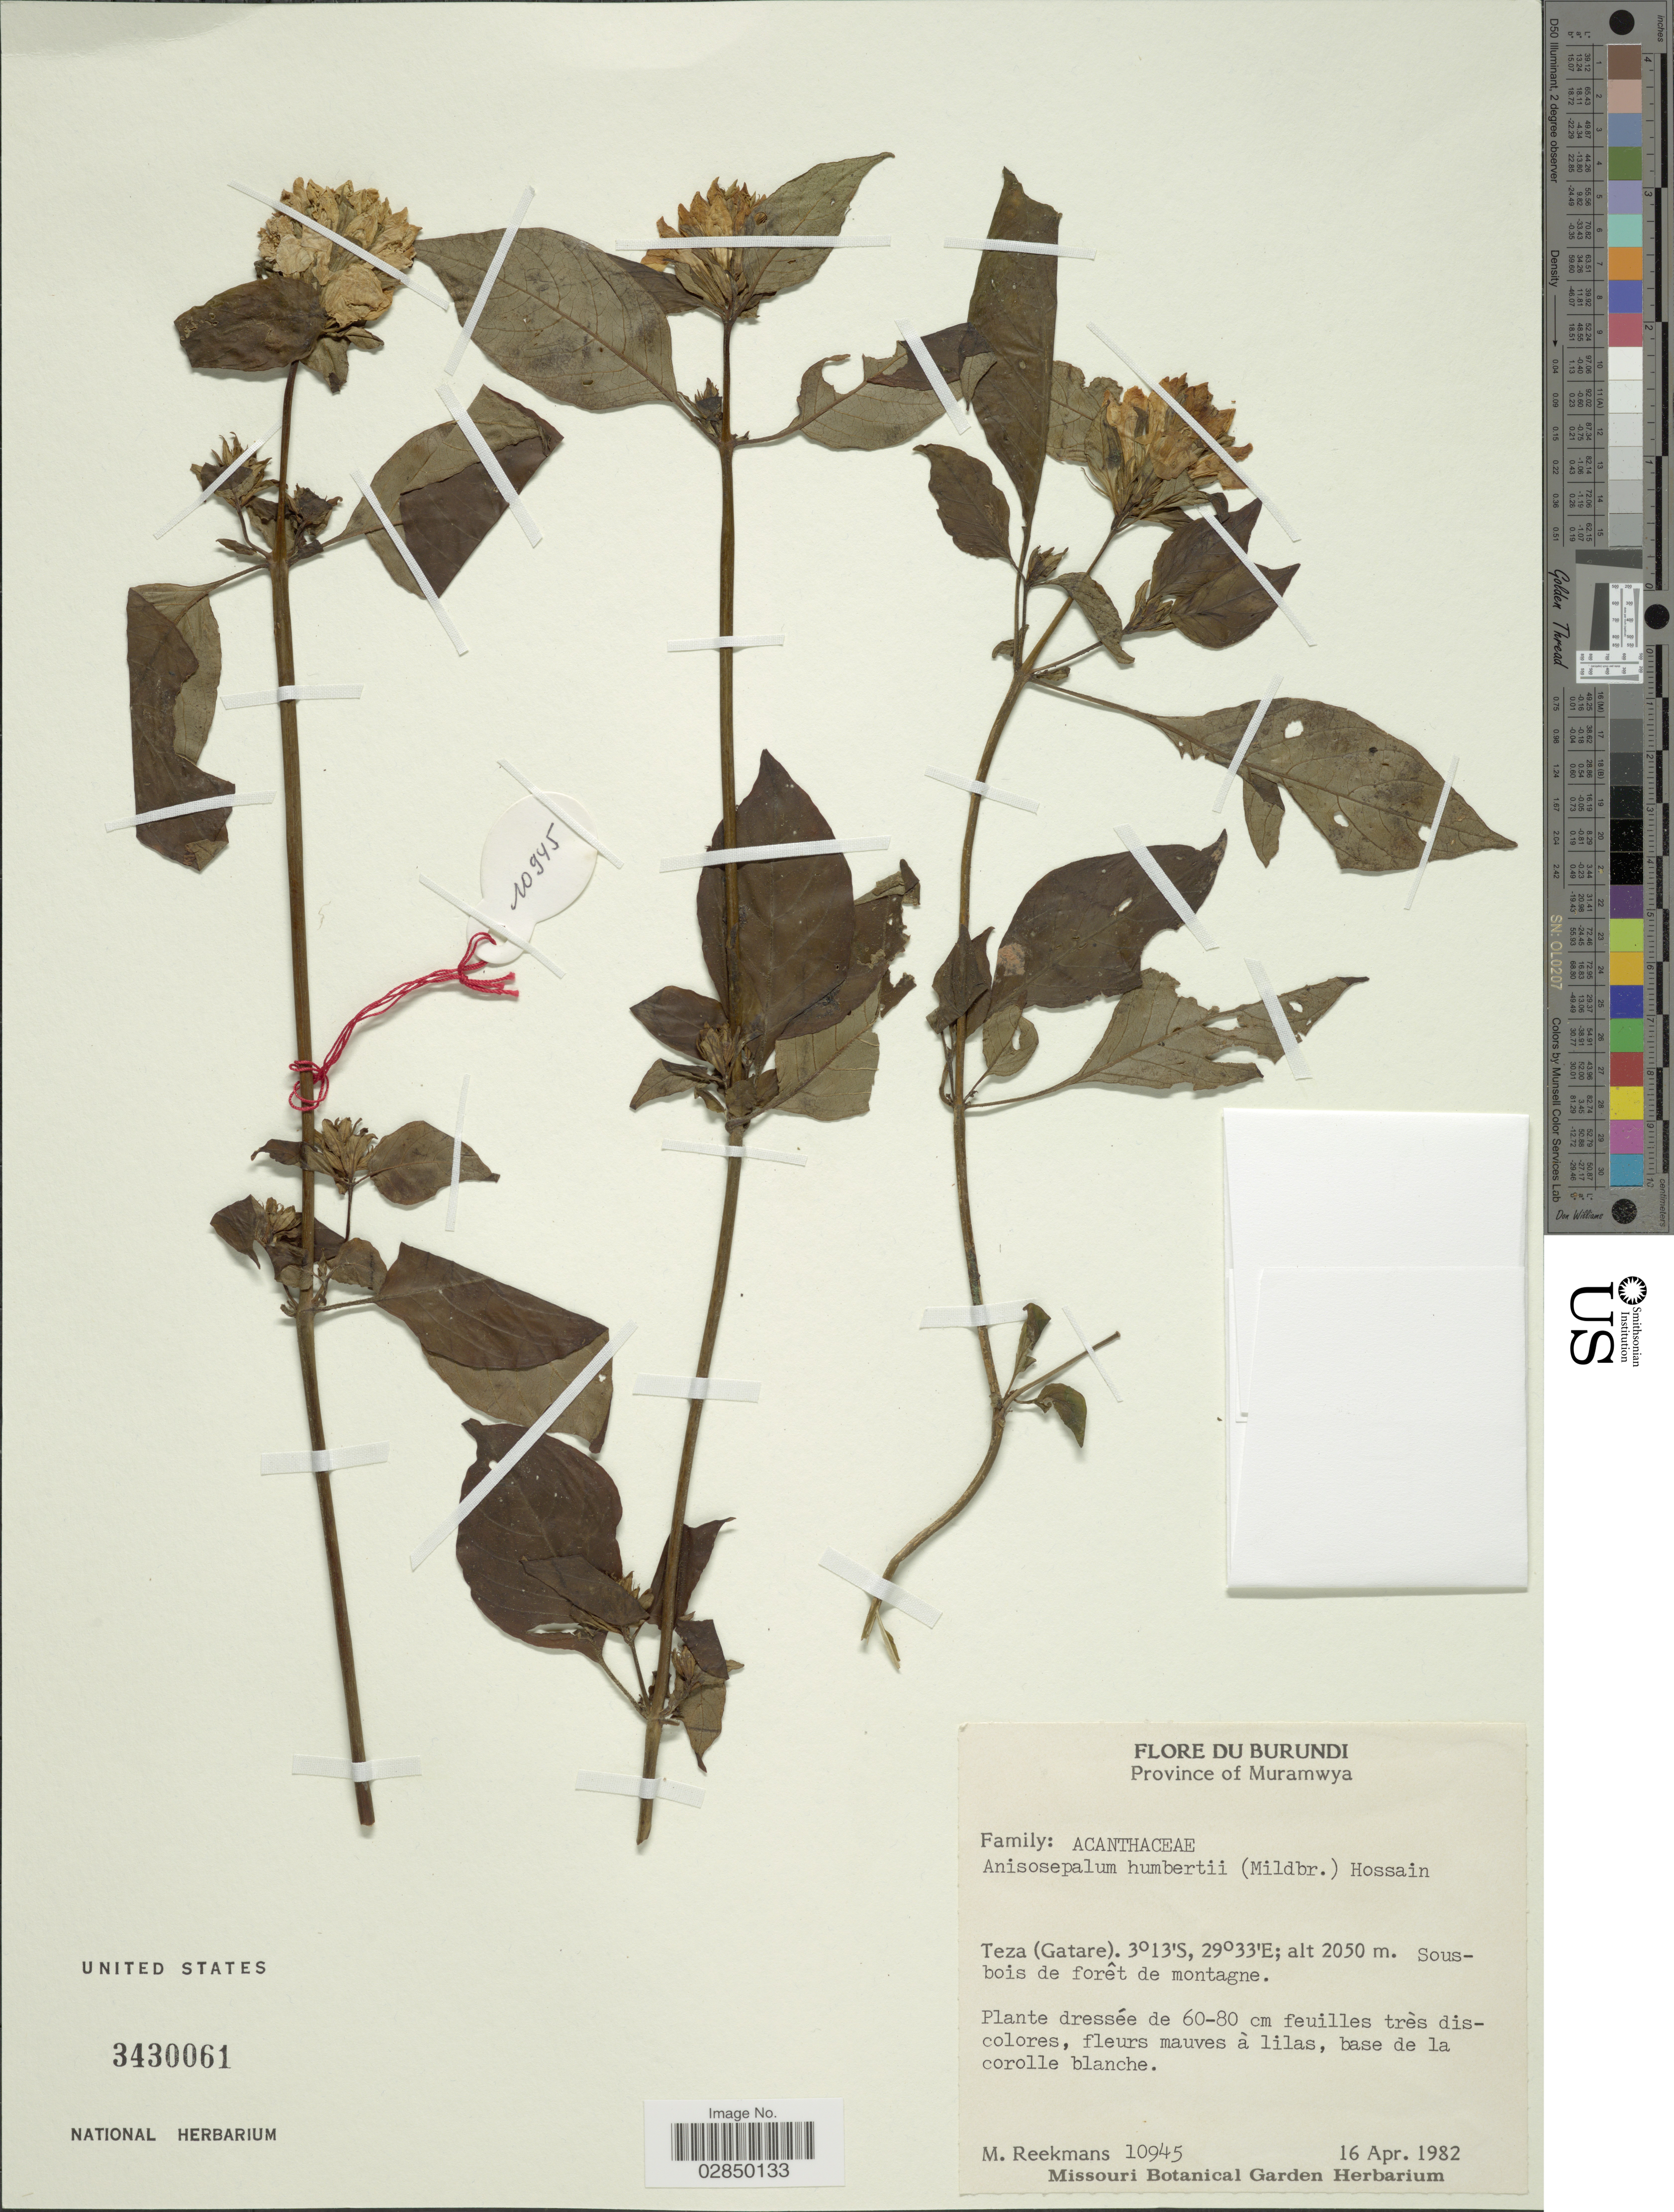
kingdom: Plantae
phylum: Tracheophyta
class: Magnoliopsida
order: Lamiales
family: Acanthaceae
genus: Anisosepalum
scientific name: Anisosepalum humbertii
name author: (Mildbr.) E. Hossain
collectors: M. Reekmans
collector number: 10945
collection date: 1982-04-16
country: Burundi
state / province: Muramvya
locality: Teza (Gatare).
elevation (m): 2050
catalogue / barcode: US 3430061